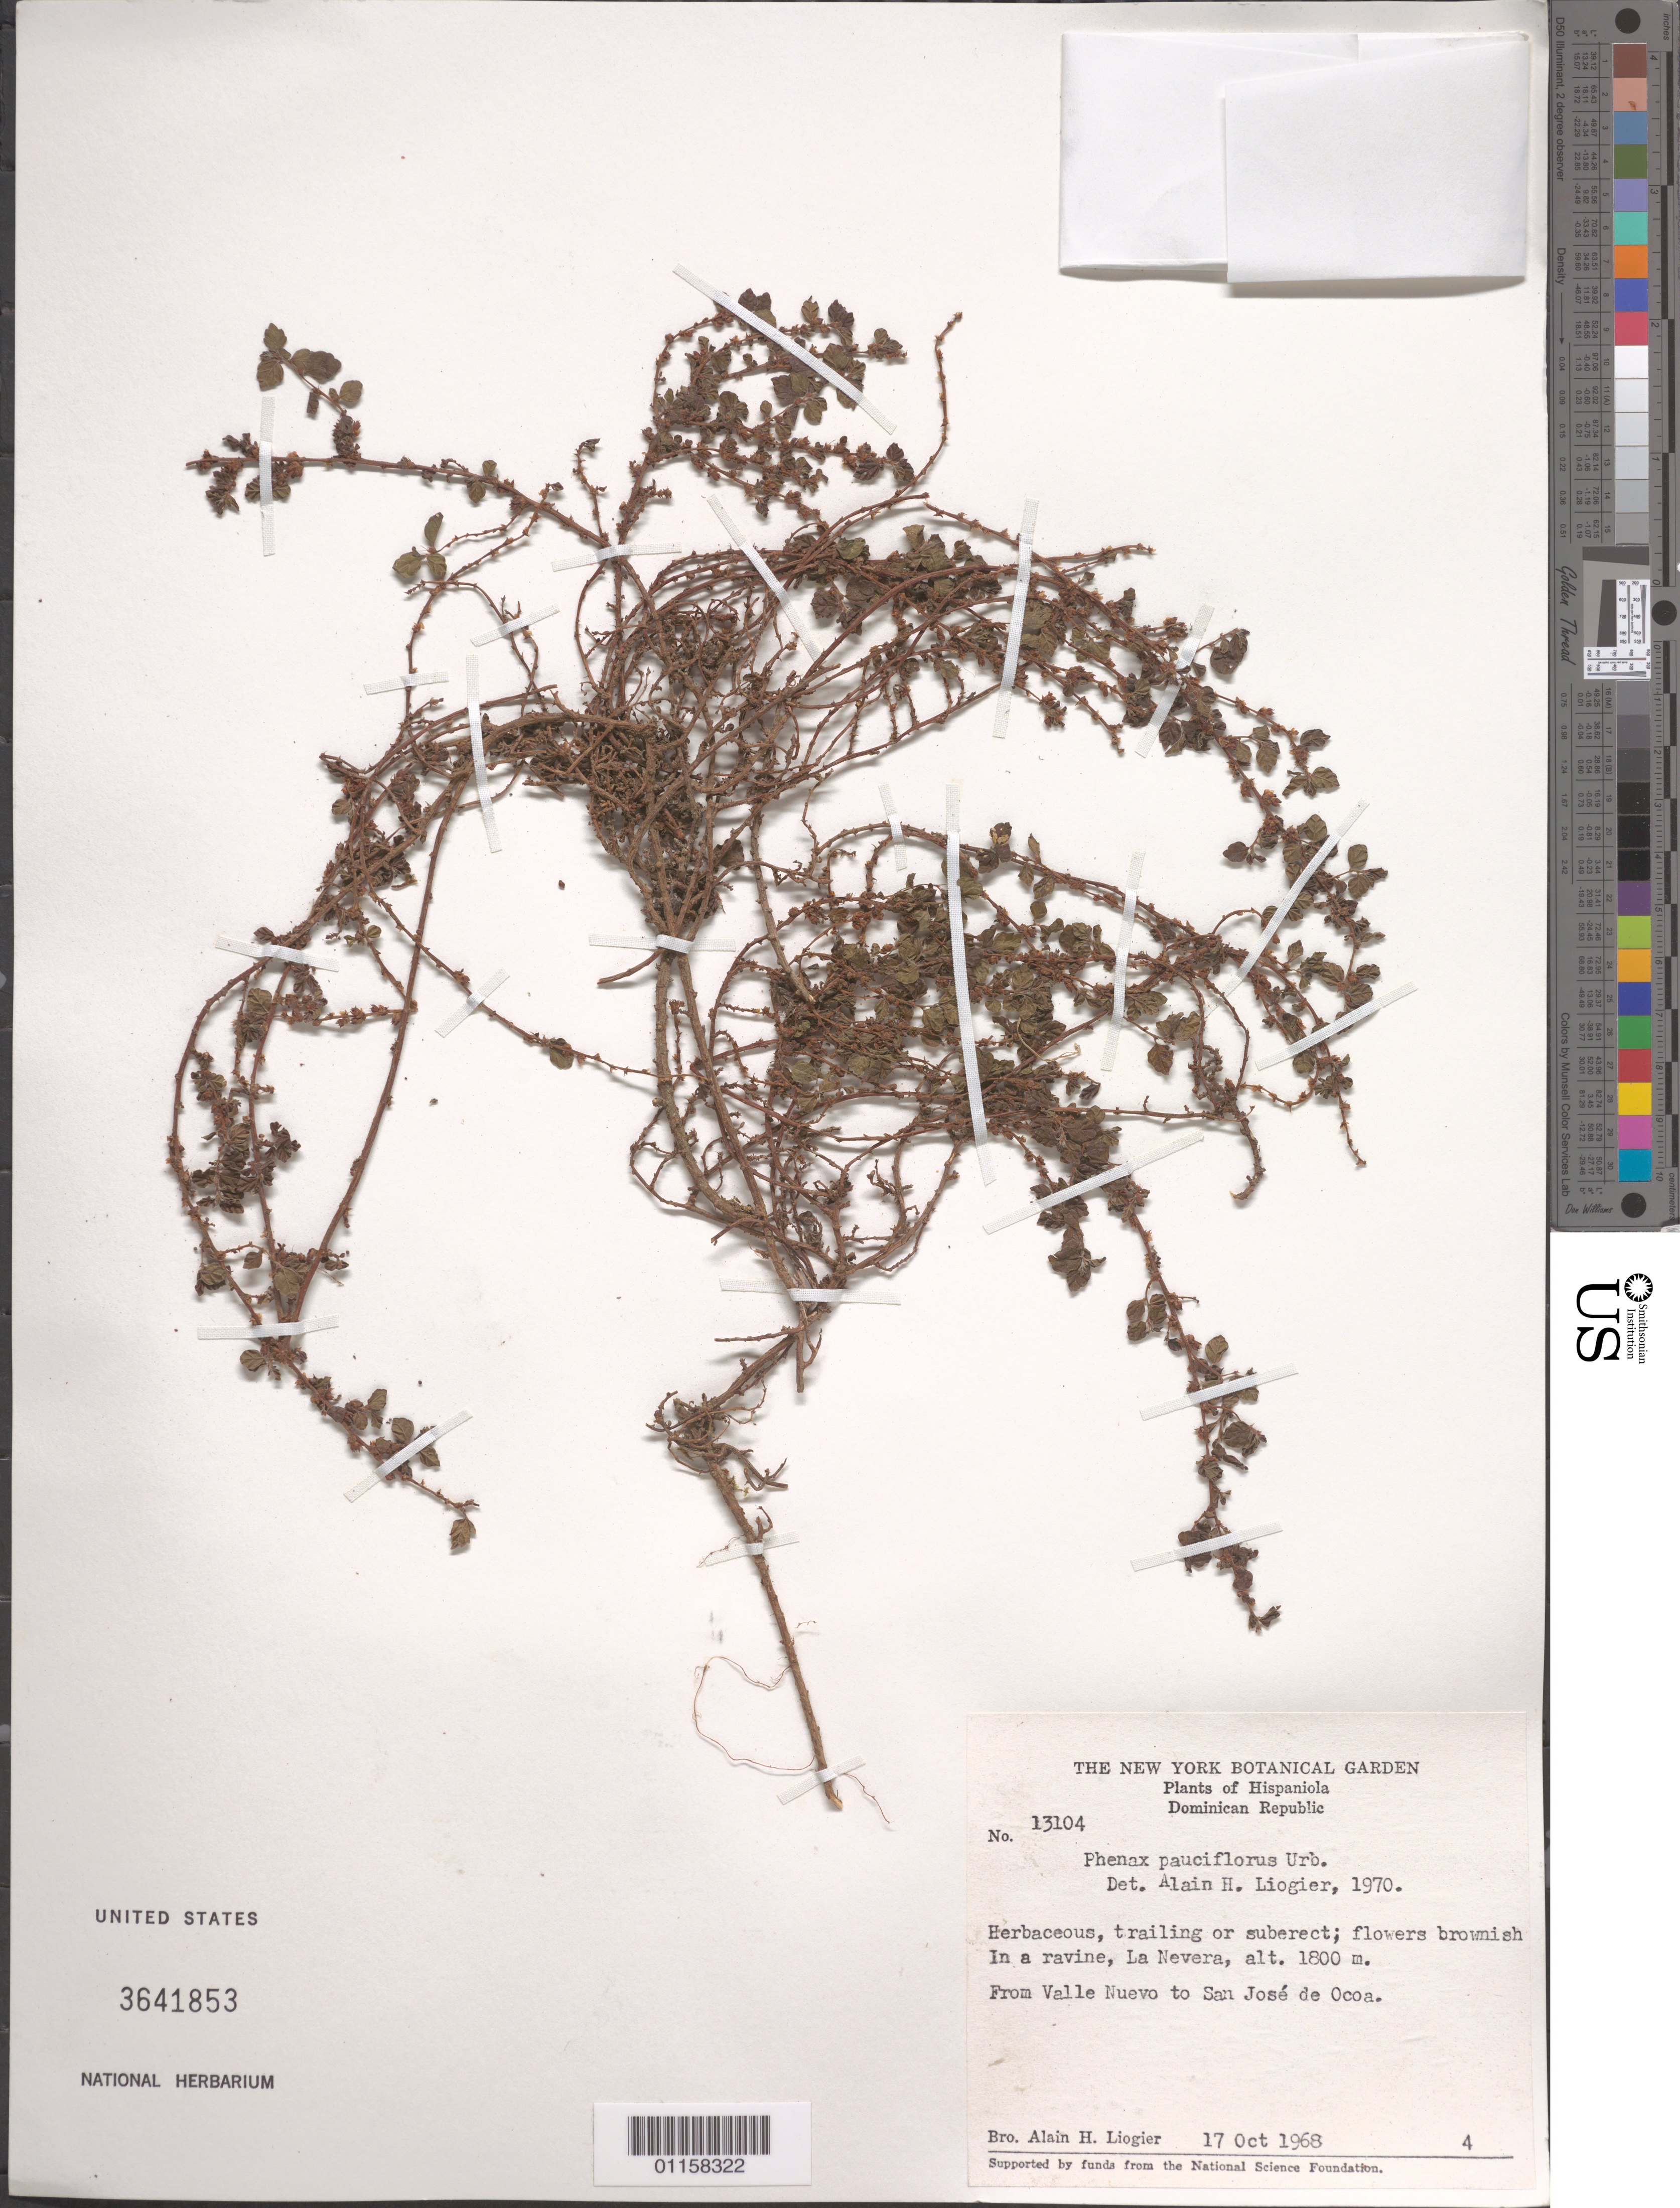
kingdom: Plantae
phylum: Tracheophyta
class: Magnoliopsida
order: Rosales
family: Urticaceae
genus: Phenax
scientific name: Phenax pauciflorus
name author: Urb.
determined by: Liogier, Alain H.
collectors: A. H. Liogier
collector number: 13104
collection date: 1968-10-17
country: Dominican Republic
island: Hispaniola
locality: La Nevera, from Valle Nuevo to San José de Ocoa.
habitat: In a ravine.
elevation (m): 1800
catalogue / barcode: US 3641853